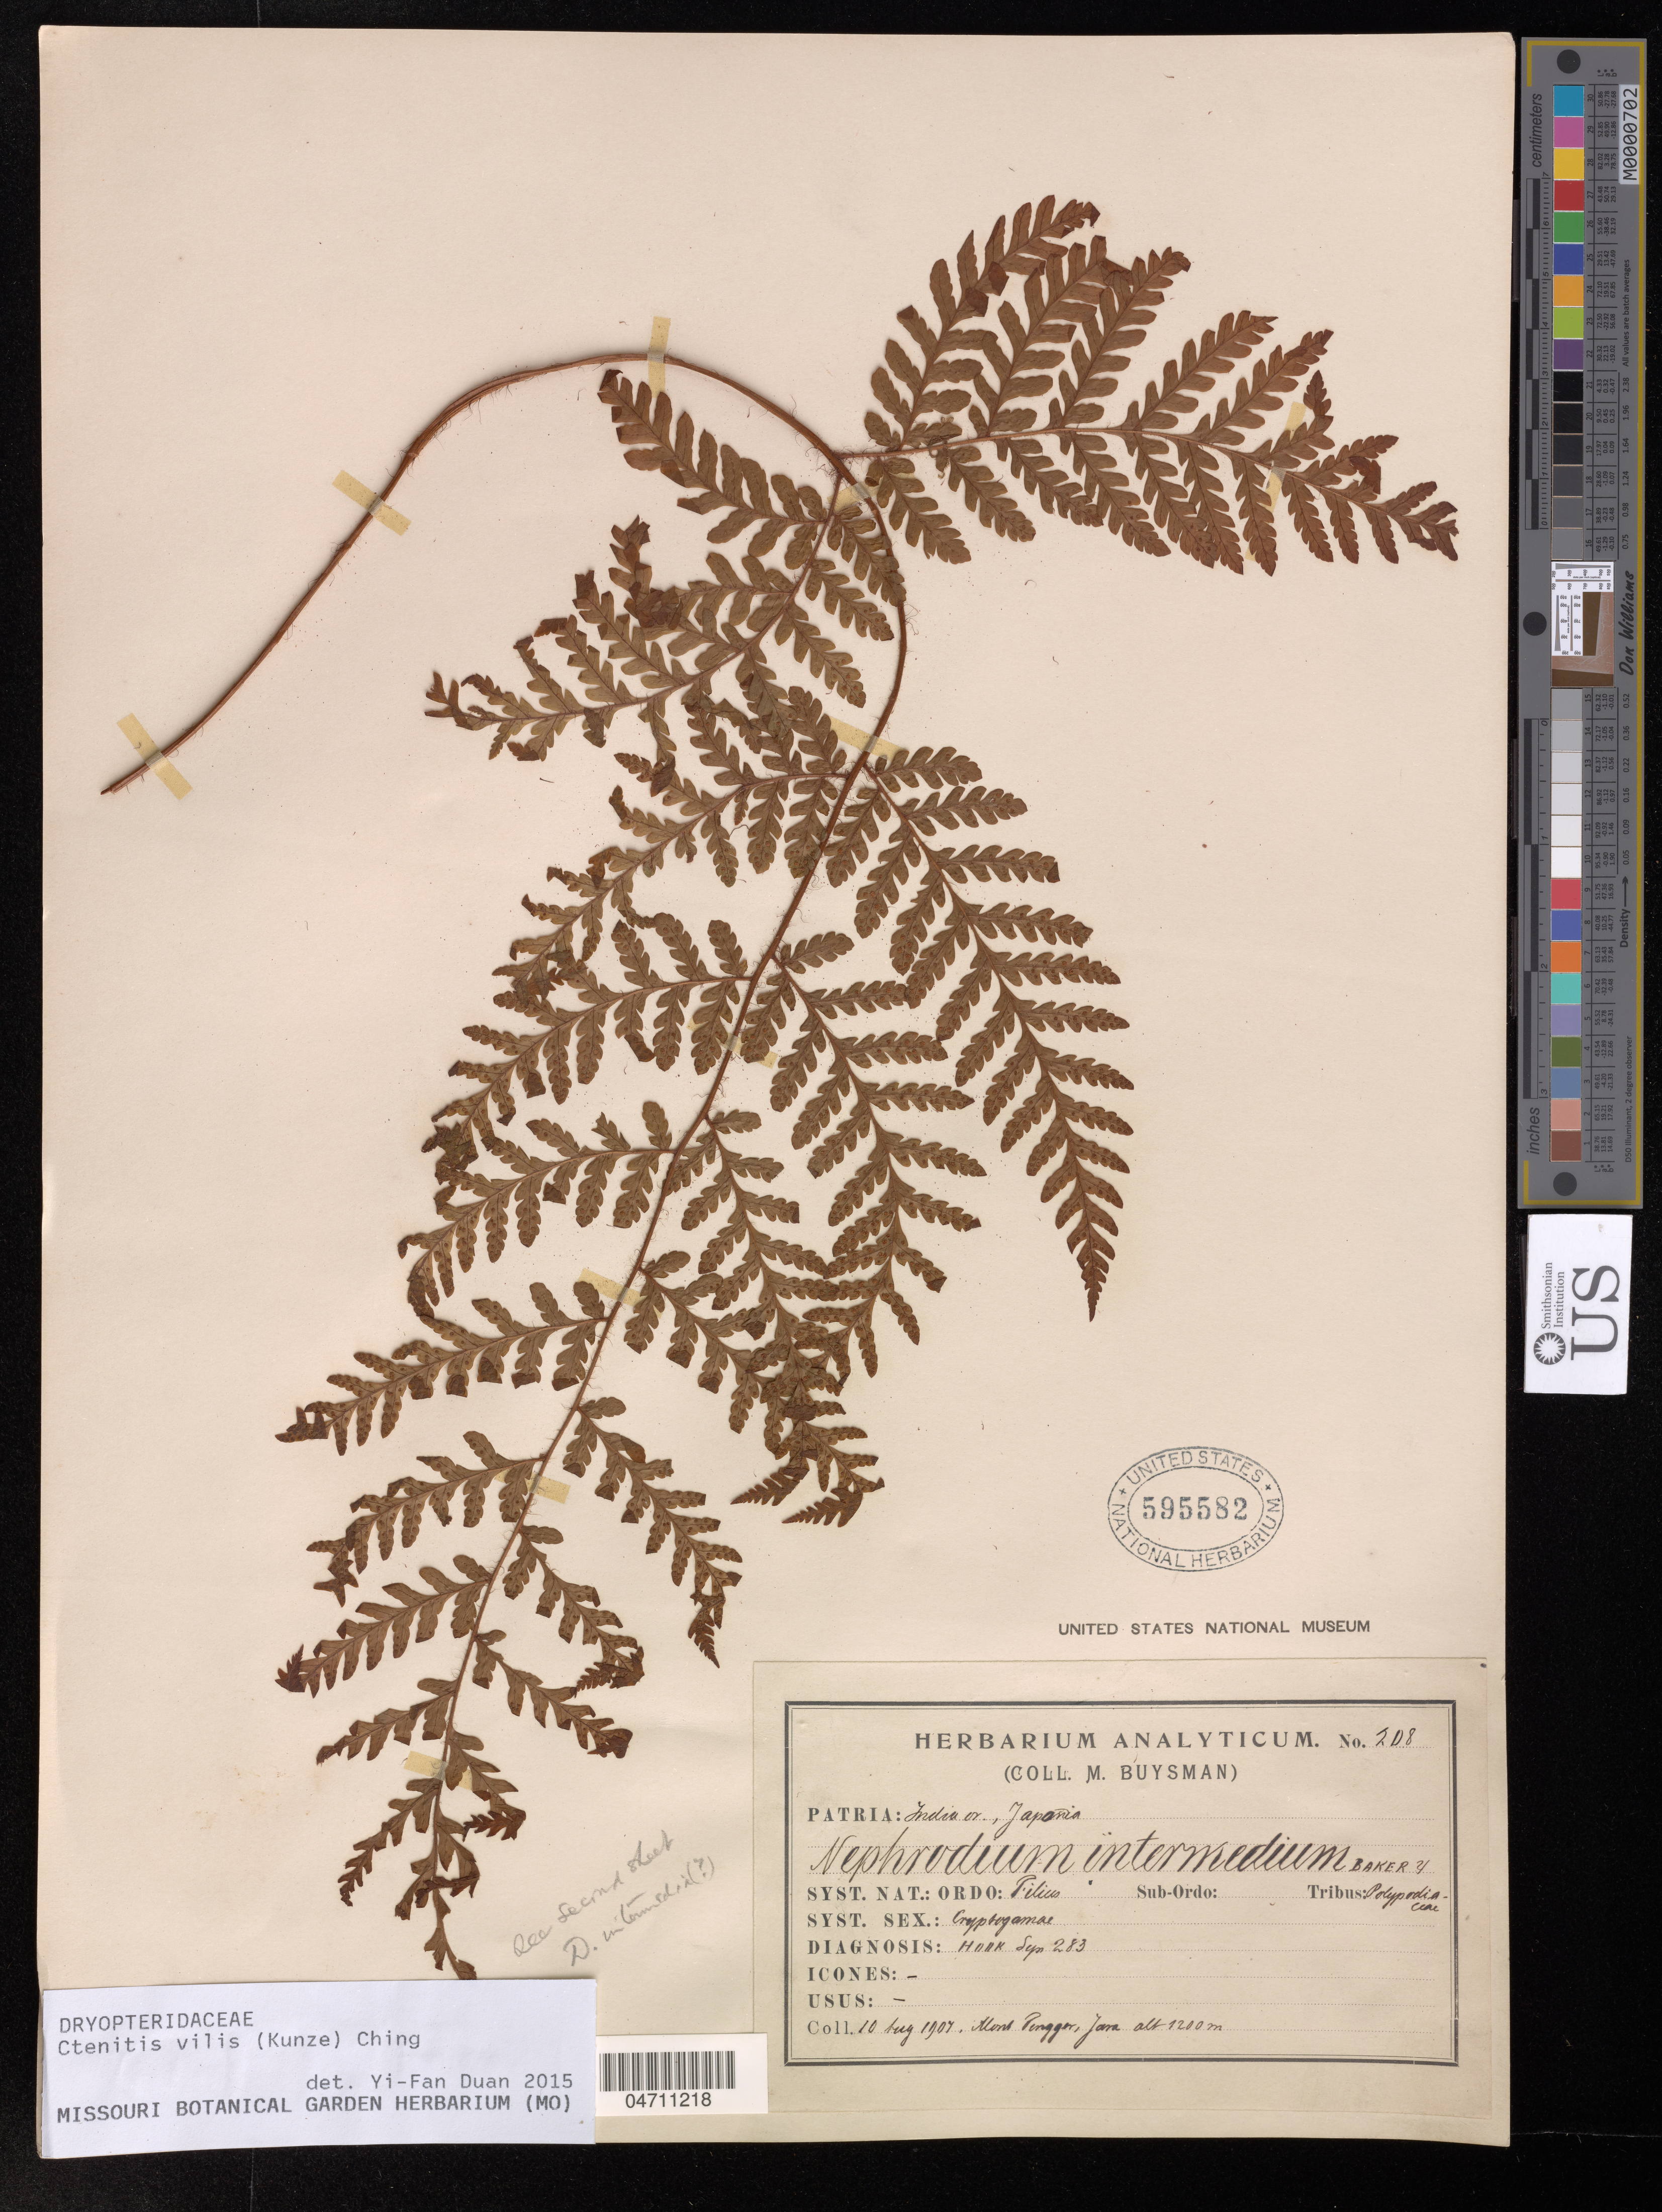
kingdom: Plantae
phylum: Tracheophyta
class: Polypodiopsida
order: Polypodiales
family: Dryopteridaceae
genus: Ctenitis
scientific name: Ctenitis vilis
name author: (Kunze) Ching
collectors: M. Buysman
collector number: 208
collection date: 1907-08-10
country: India/Japan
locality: India or Japonia, Mont Pengger.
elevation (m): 1200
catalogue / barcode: US 595582